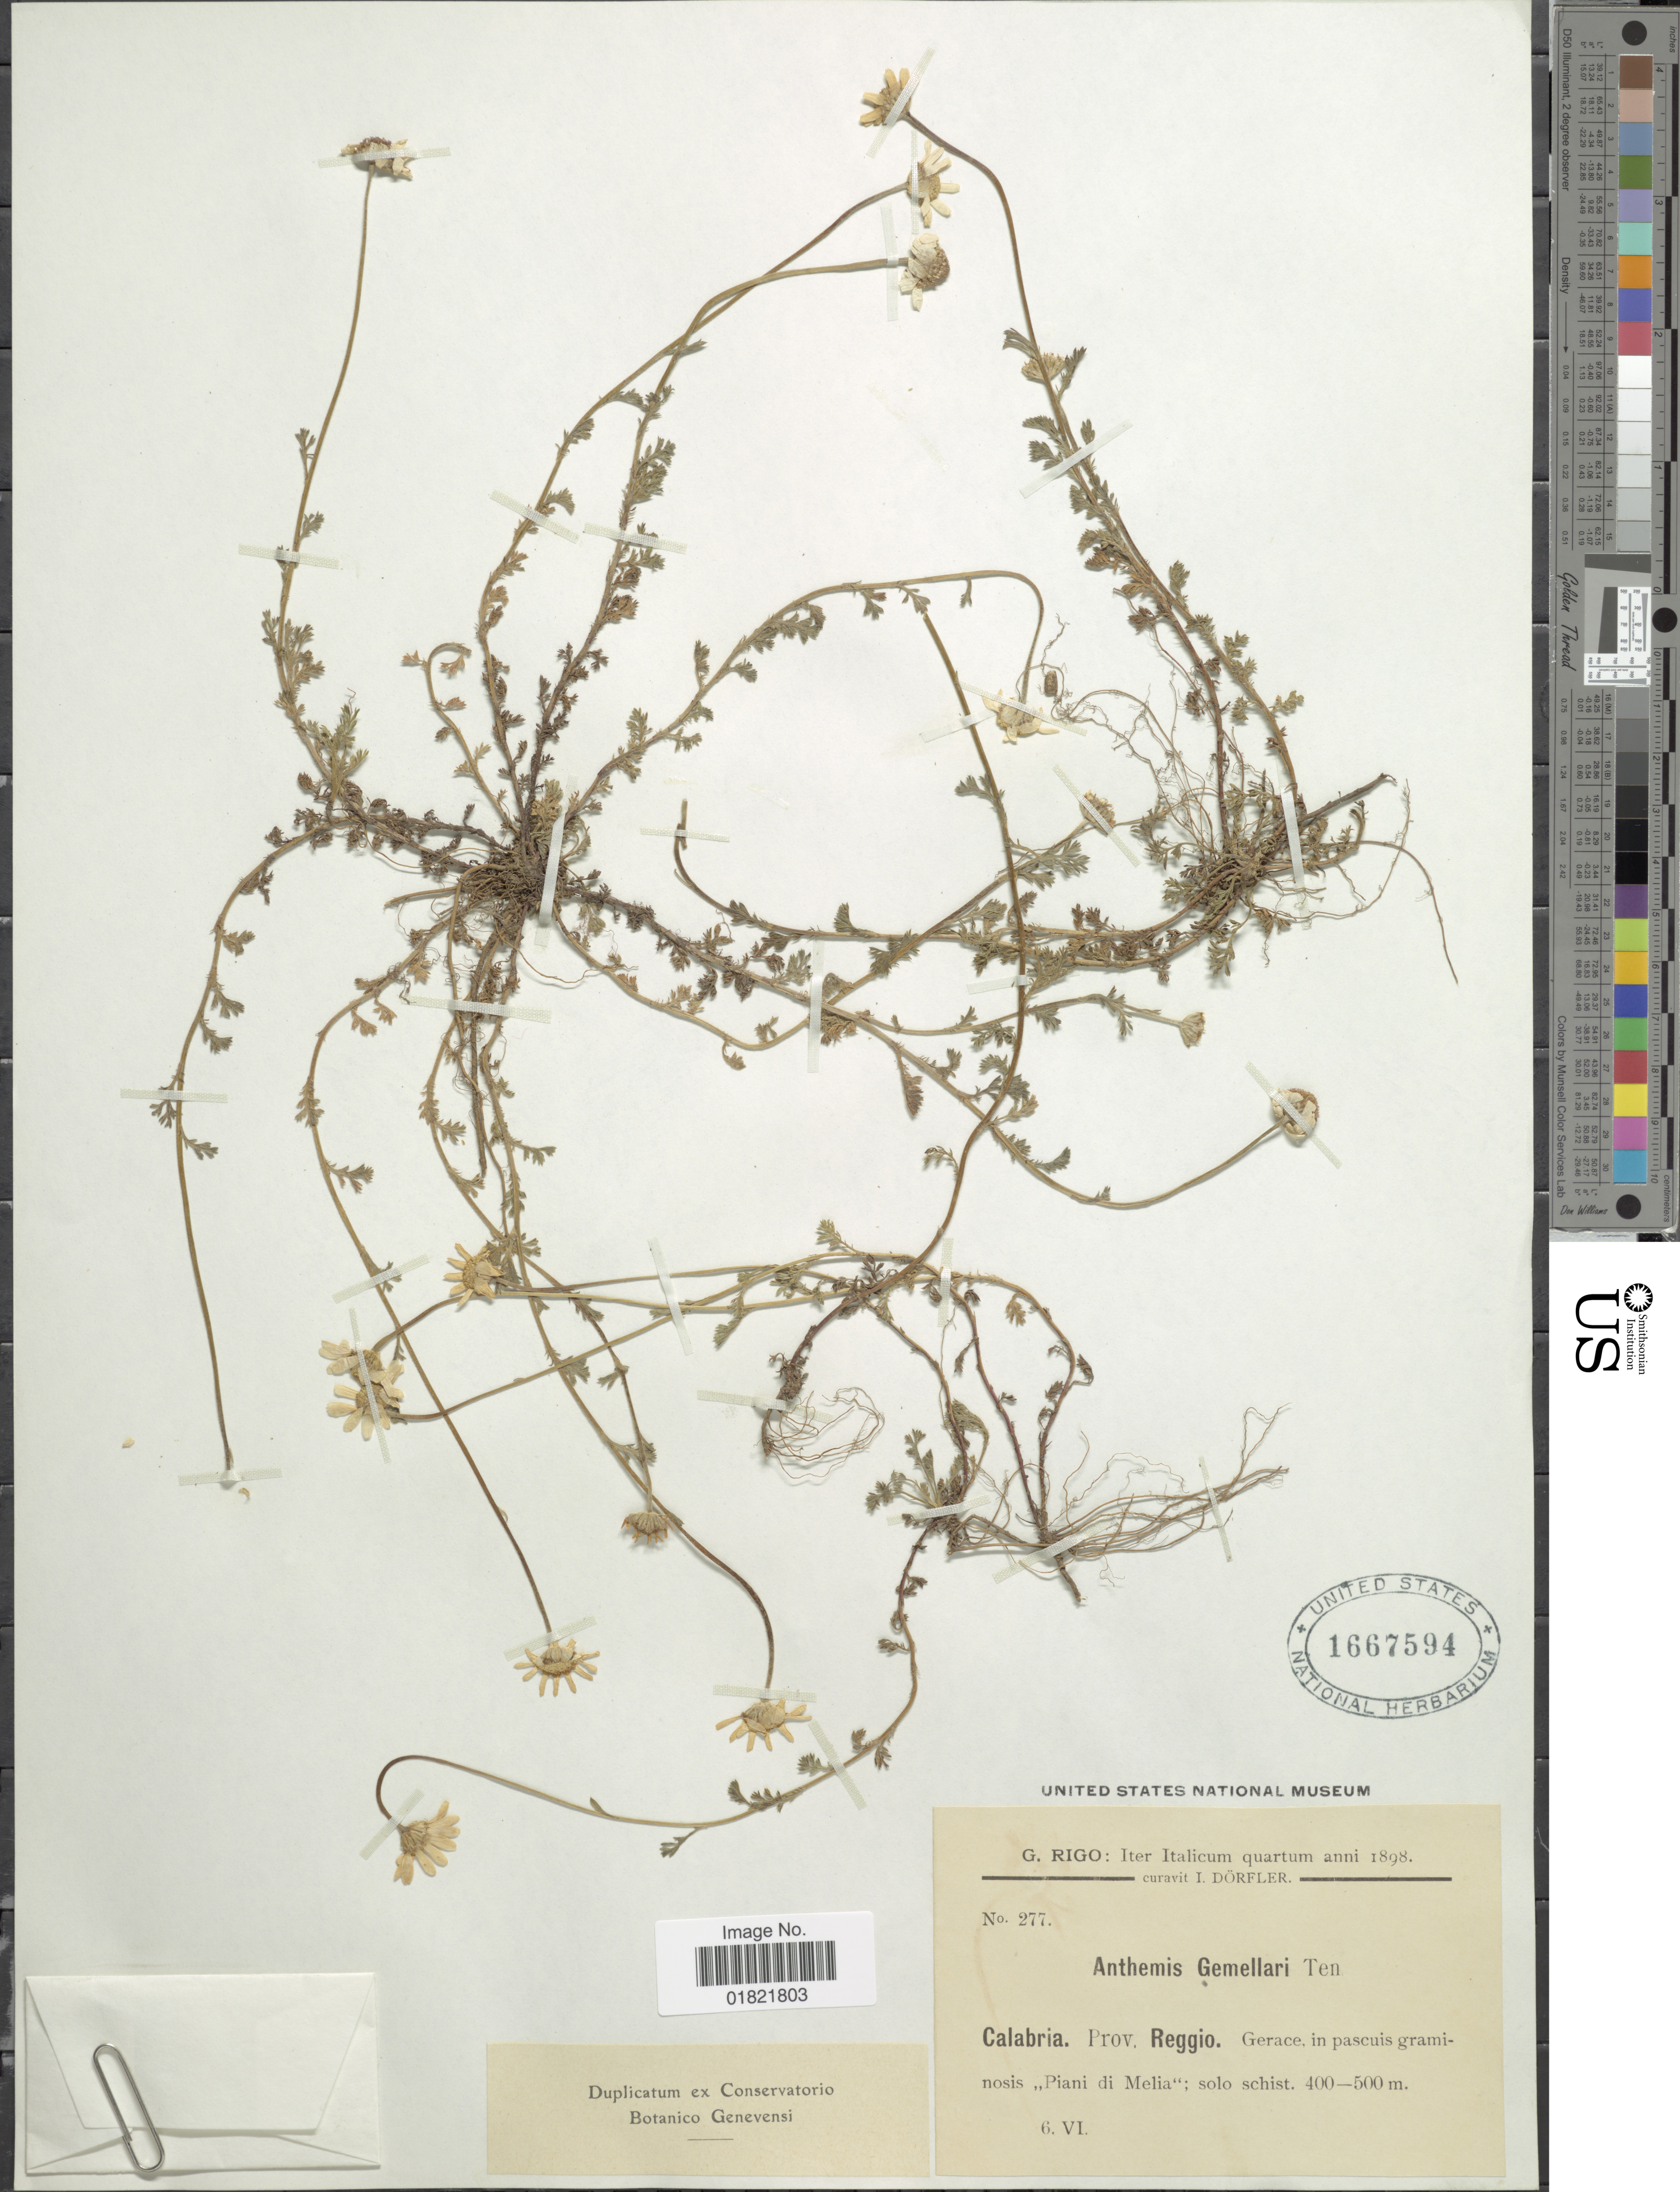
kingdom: Plantae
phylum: Tracheophyta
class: Magnoliopsida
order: Asterales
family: Asteraceae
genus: Anthemis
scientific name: Anthemis gemmellari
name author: Tineo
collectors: G. Rigo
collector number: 277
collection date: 1898-06-06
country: Italy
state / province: Calabria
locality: Prov. Reggio. Gerace, in pascuis graminosis "Piani di Melia" solo schist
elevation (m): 400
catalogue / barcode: US 1667594